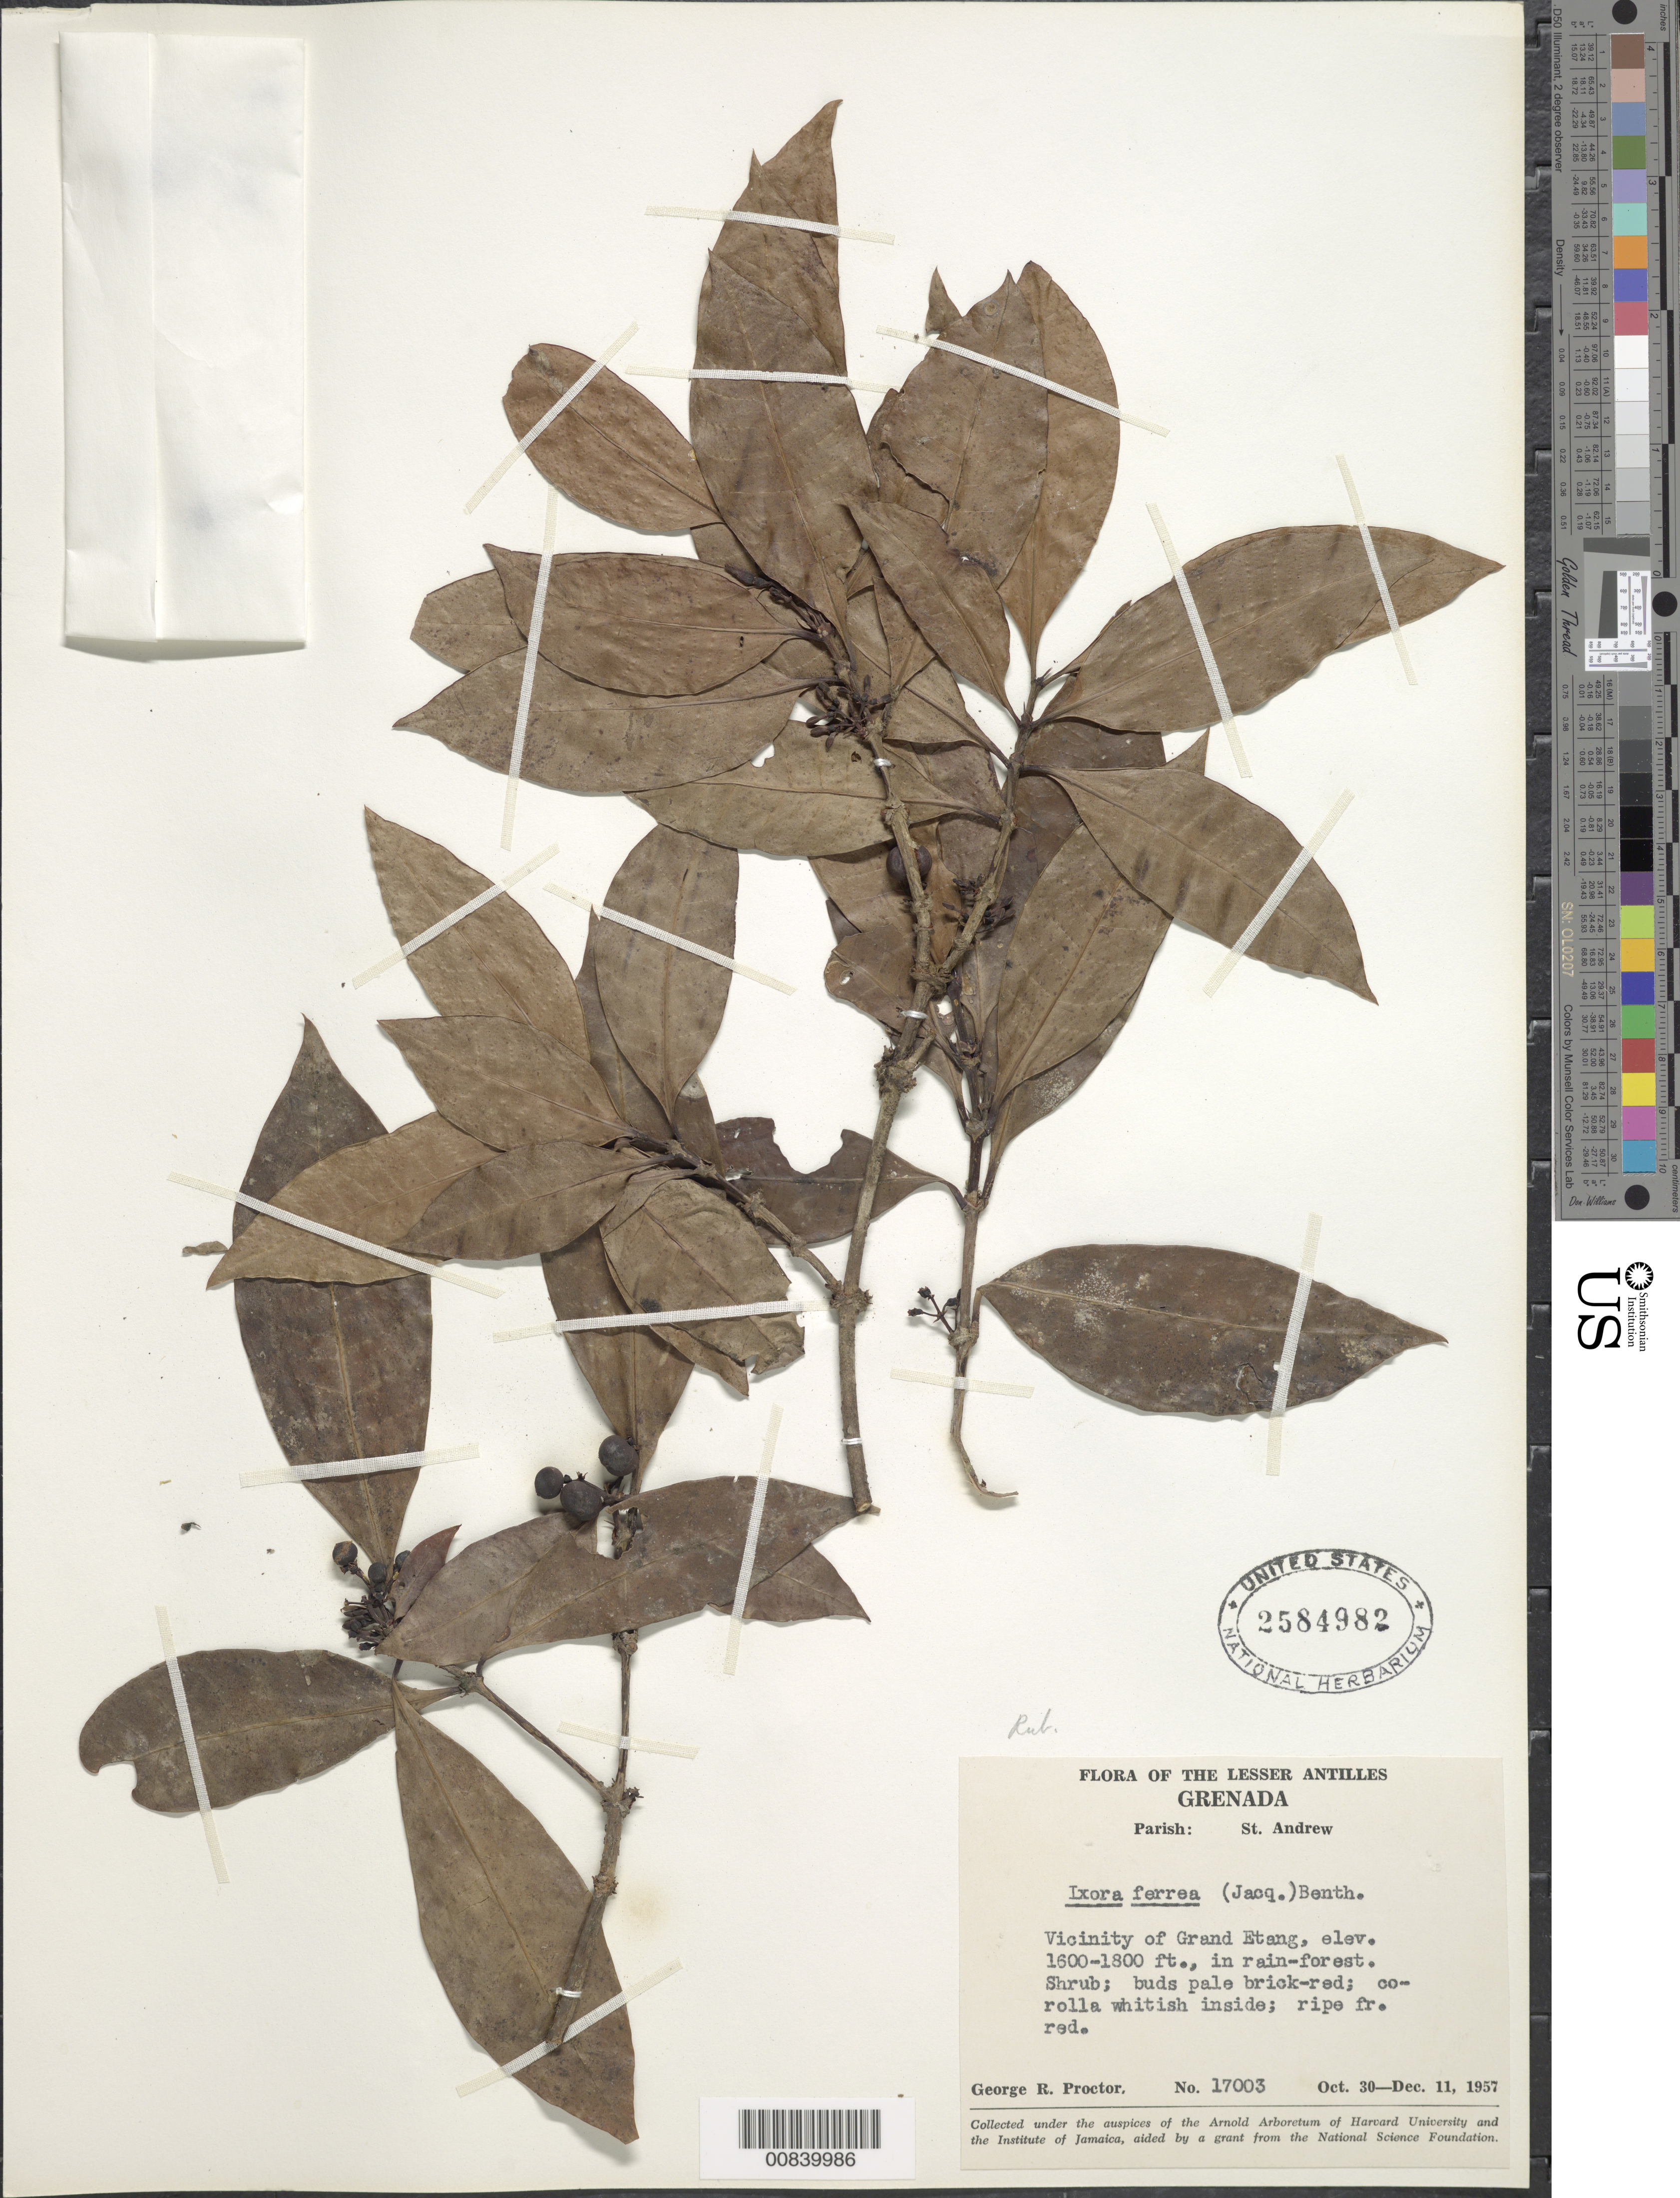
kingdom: Plantae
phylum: Tracheophyta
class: Magnoliopsida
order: Gentianales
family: Rubiaceae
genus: Ixora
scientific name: Ixora ferrea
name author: (Jacq.) Benth.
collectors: G. R. Proctor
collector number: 17003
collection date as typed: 30 Oct 1957 to 11 Dec 1957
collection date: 1957-10-30/1957-12-11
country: Grenada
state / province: Saint Andrew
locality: Vicinity of Grand Etang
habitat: Rainforest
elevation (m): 488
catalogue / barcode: US 2584982